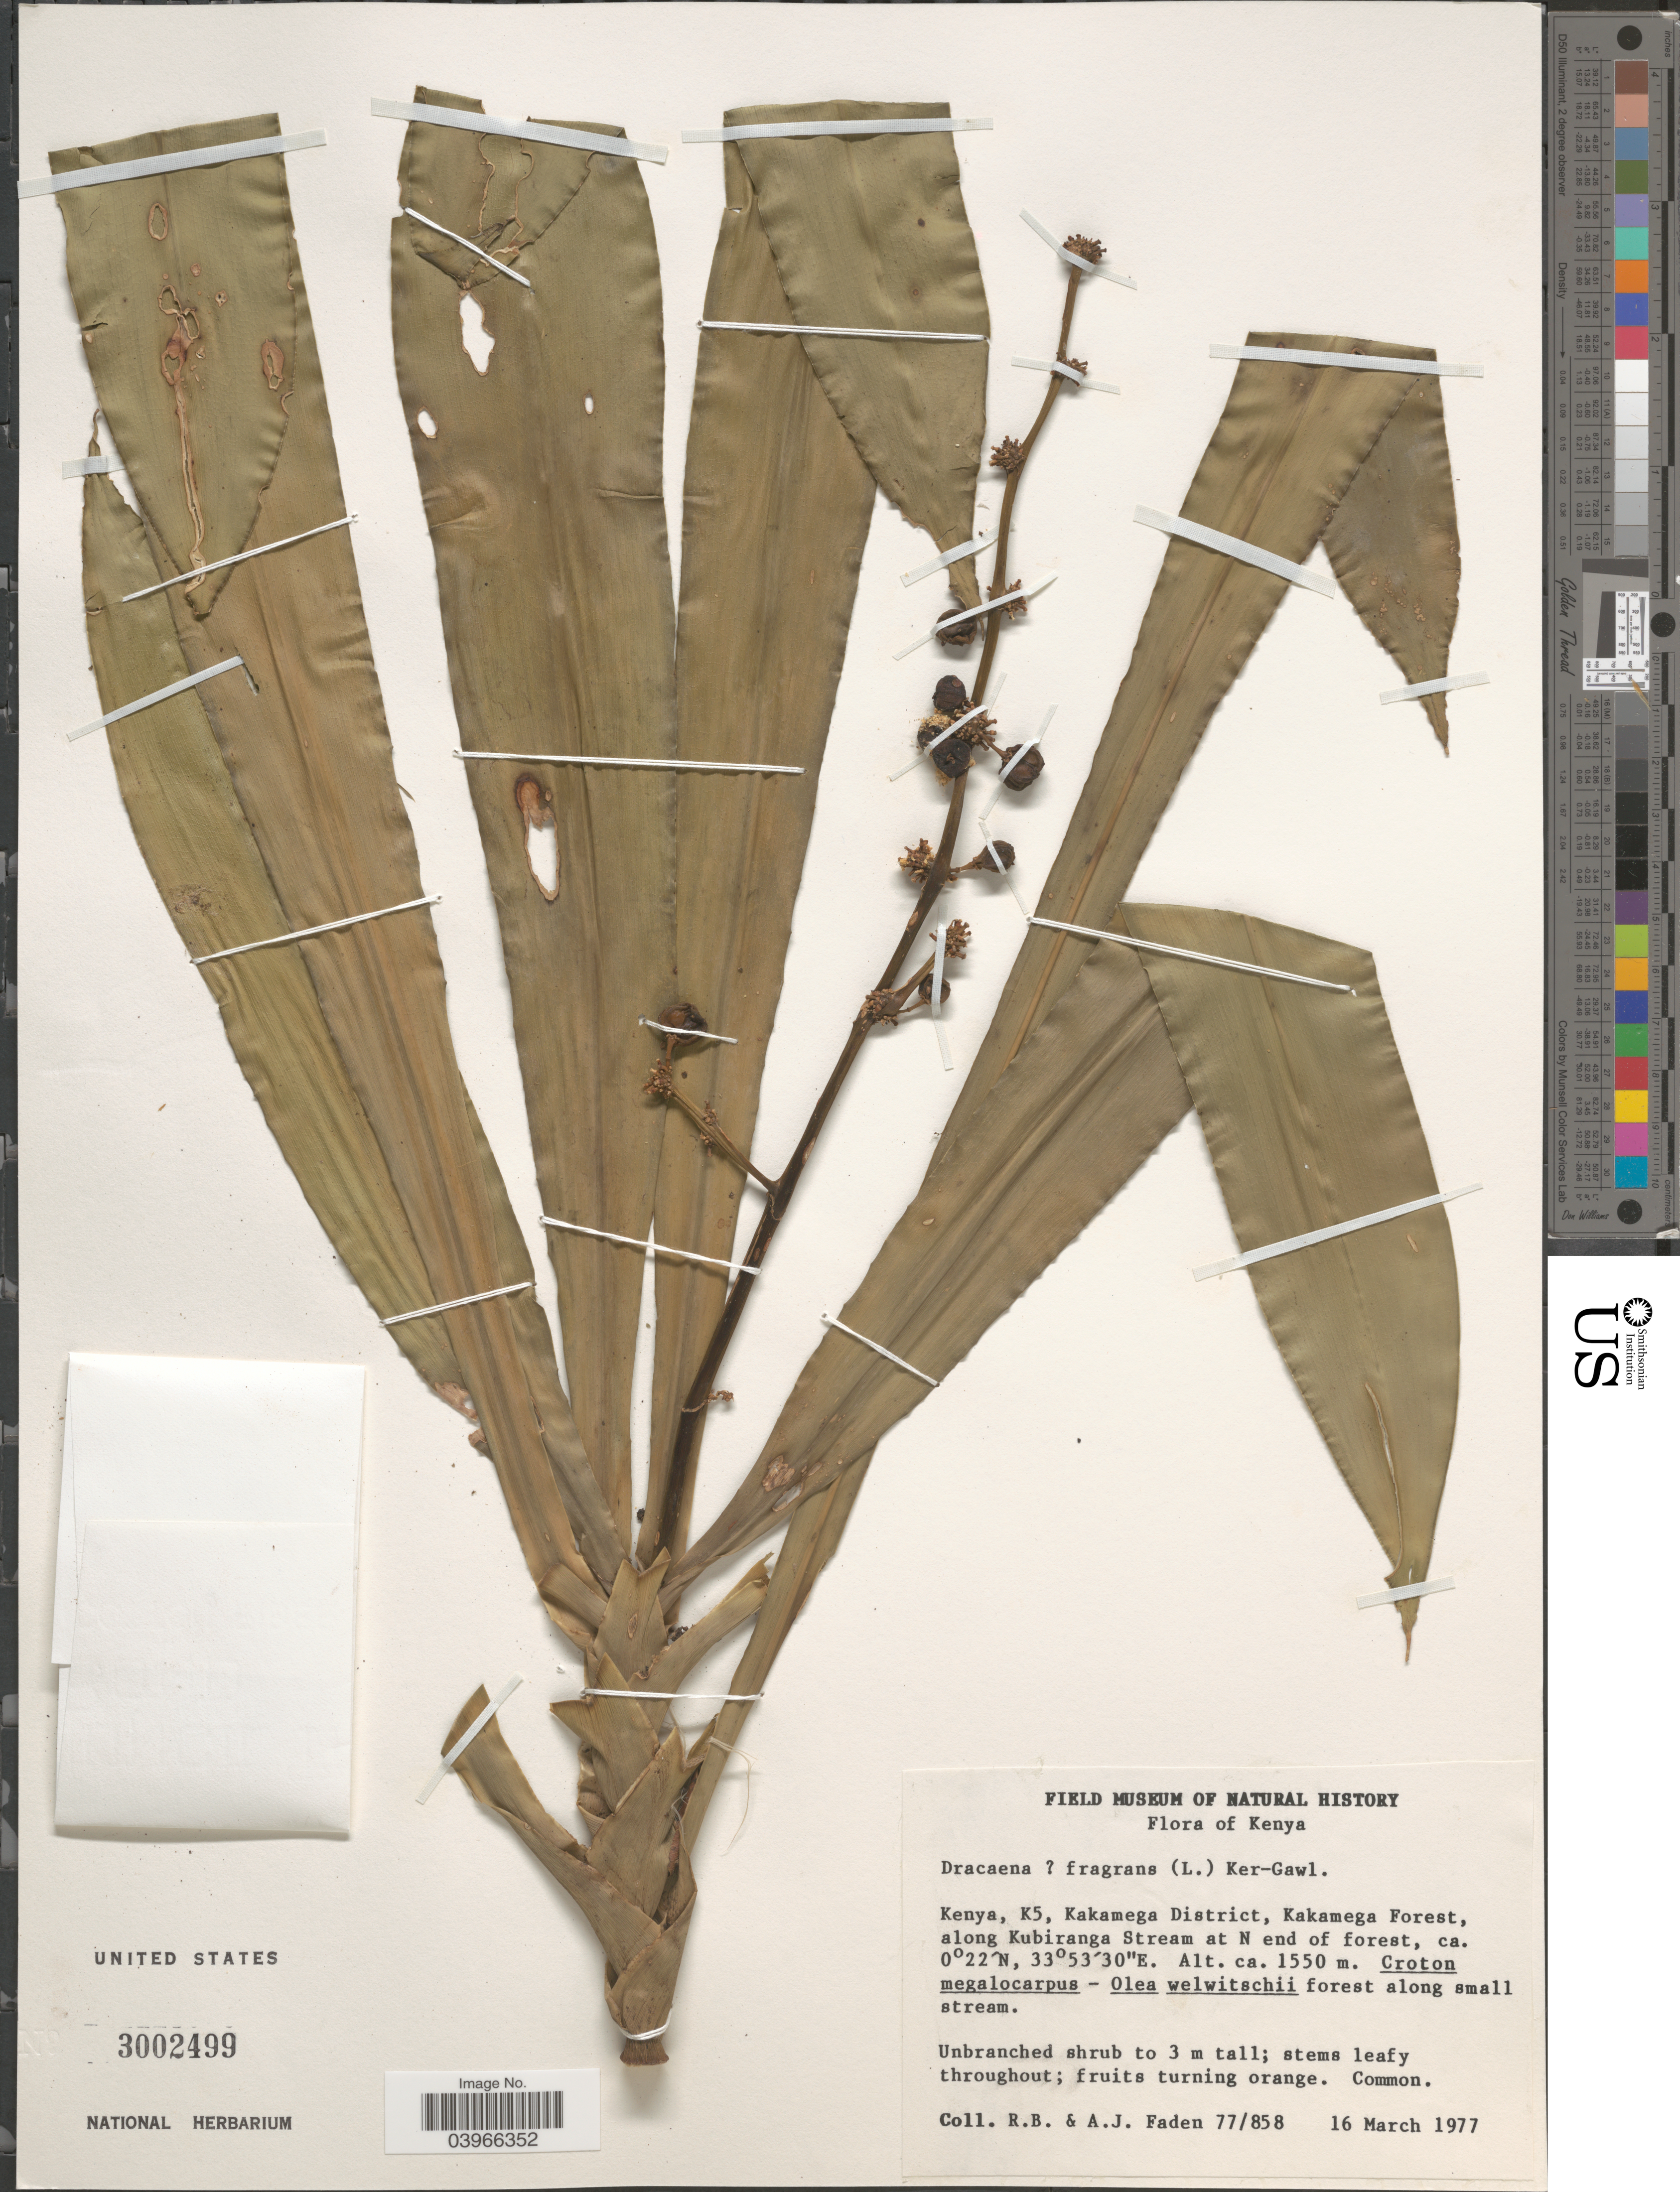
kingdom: Plantae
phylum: Tracheophyta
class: Liliopsida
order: Asparagales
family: Asparagaceae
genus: Dracaena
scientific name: Dracaena fragrans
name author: (L.) Ker Gawl.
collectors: R. B. Faden & A. J. Faden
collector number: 77/858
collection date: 1977-03-16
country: Kenya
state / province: Kakamega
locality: K5, Kakamega District, Kakamega Forest, along Kubiranga Stream at N end of forest.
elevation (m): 1550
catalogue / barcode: US 3002499